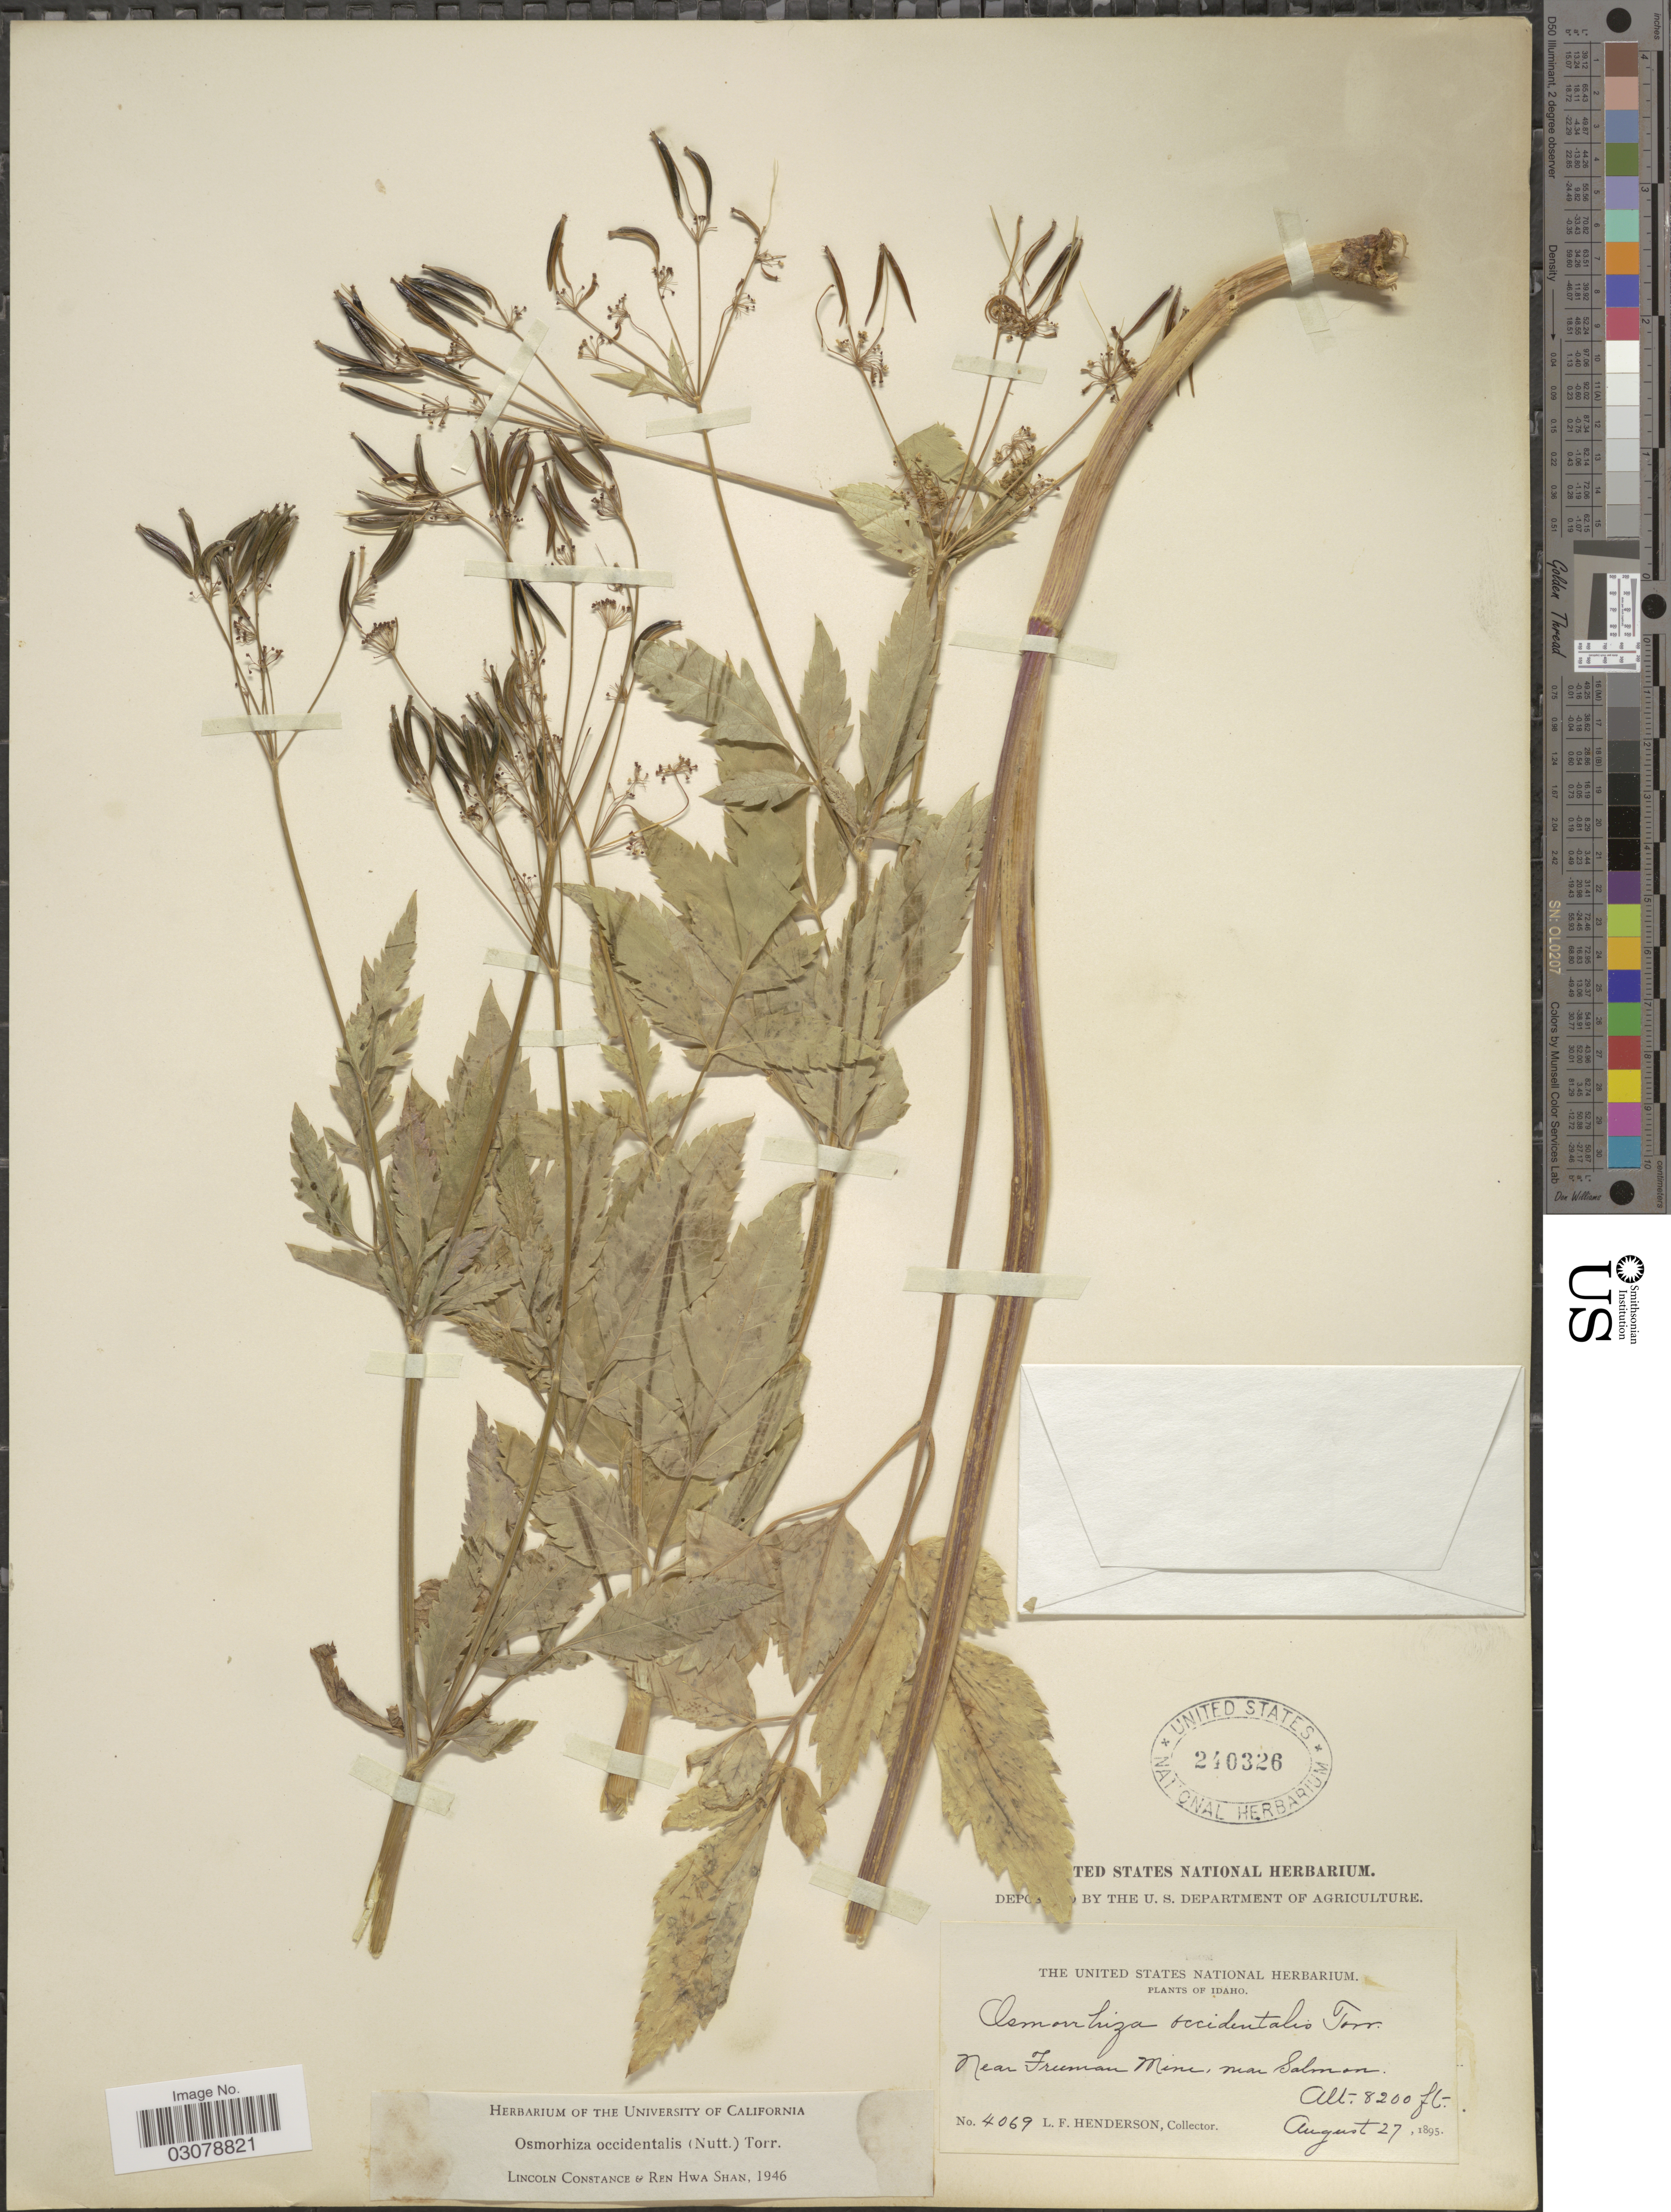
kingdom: Plantae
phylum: Tracheophyta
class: Magnoliopsida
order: Apiales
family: Apiaceae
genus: Osmorhiza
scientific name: Osmorhiza occidentalis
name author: (Nutt.) Torr.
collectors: L. Henderson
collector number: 4069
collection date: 1895-08-27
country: United States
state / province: Idaho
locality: Near Freeman Mine, near Salmon.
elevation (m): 2499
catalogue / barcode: US 240326